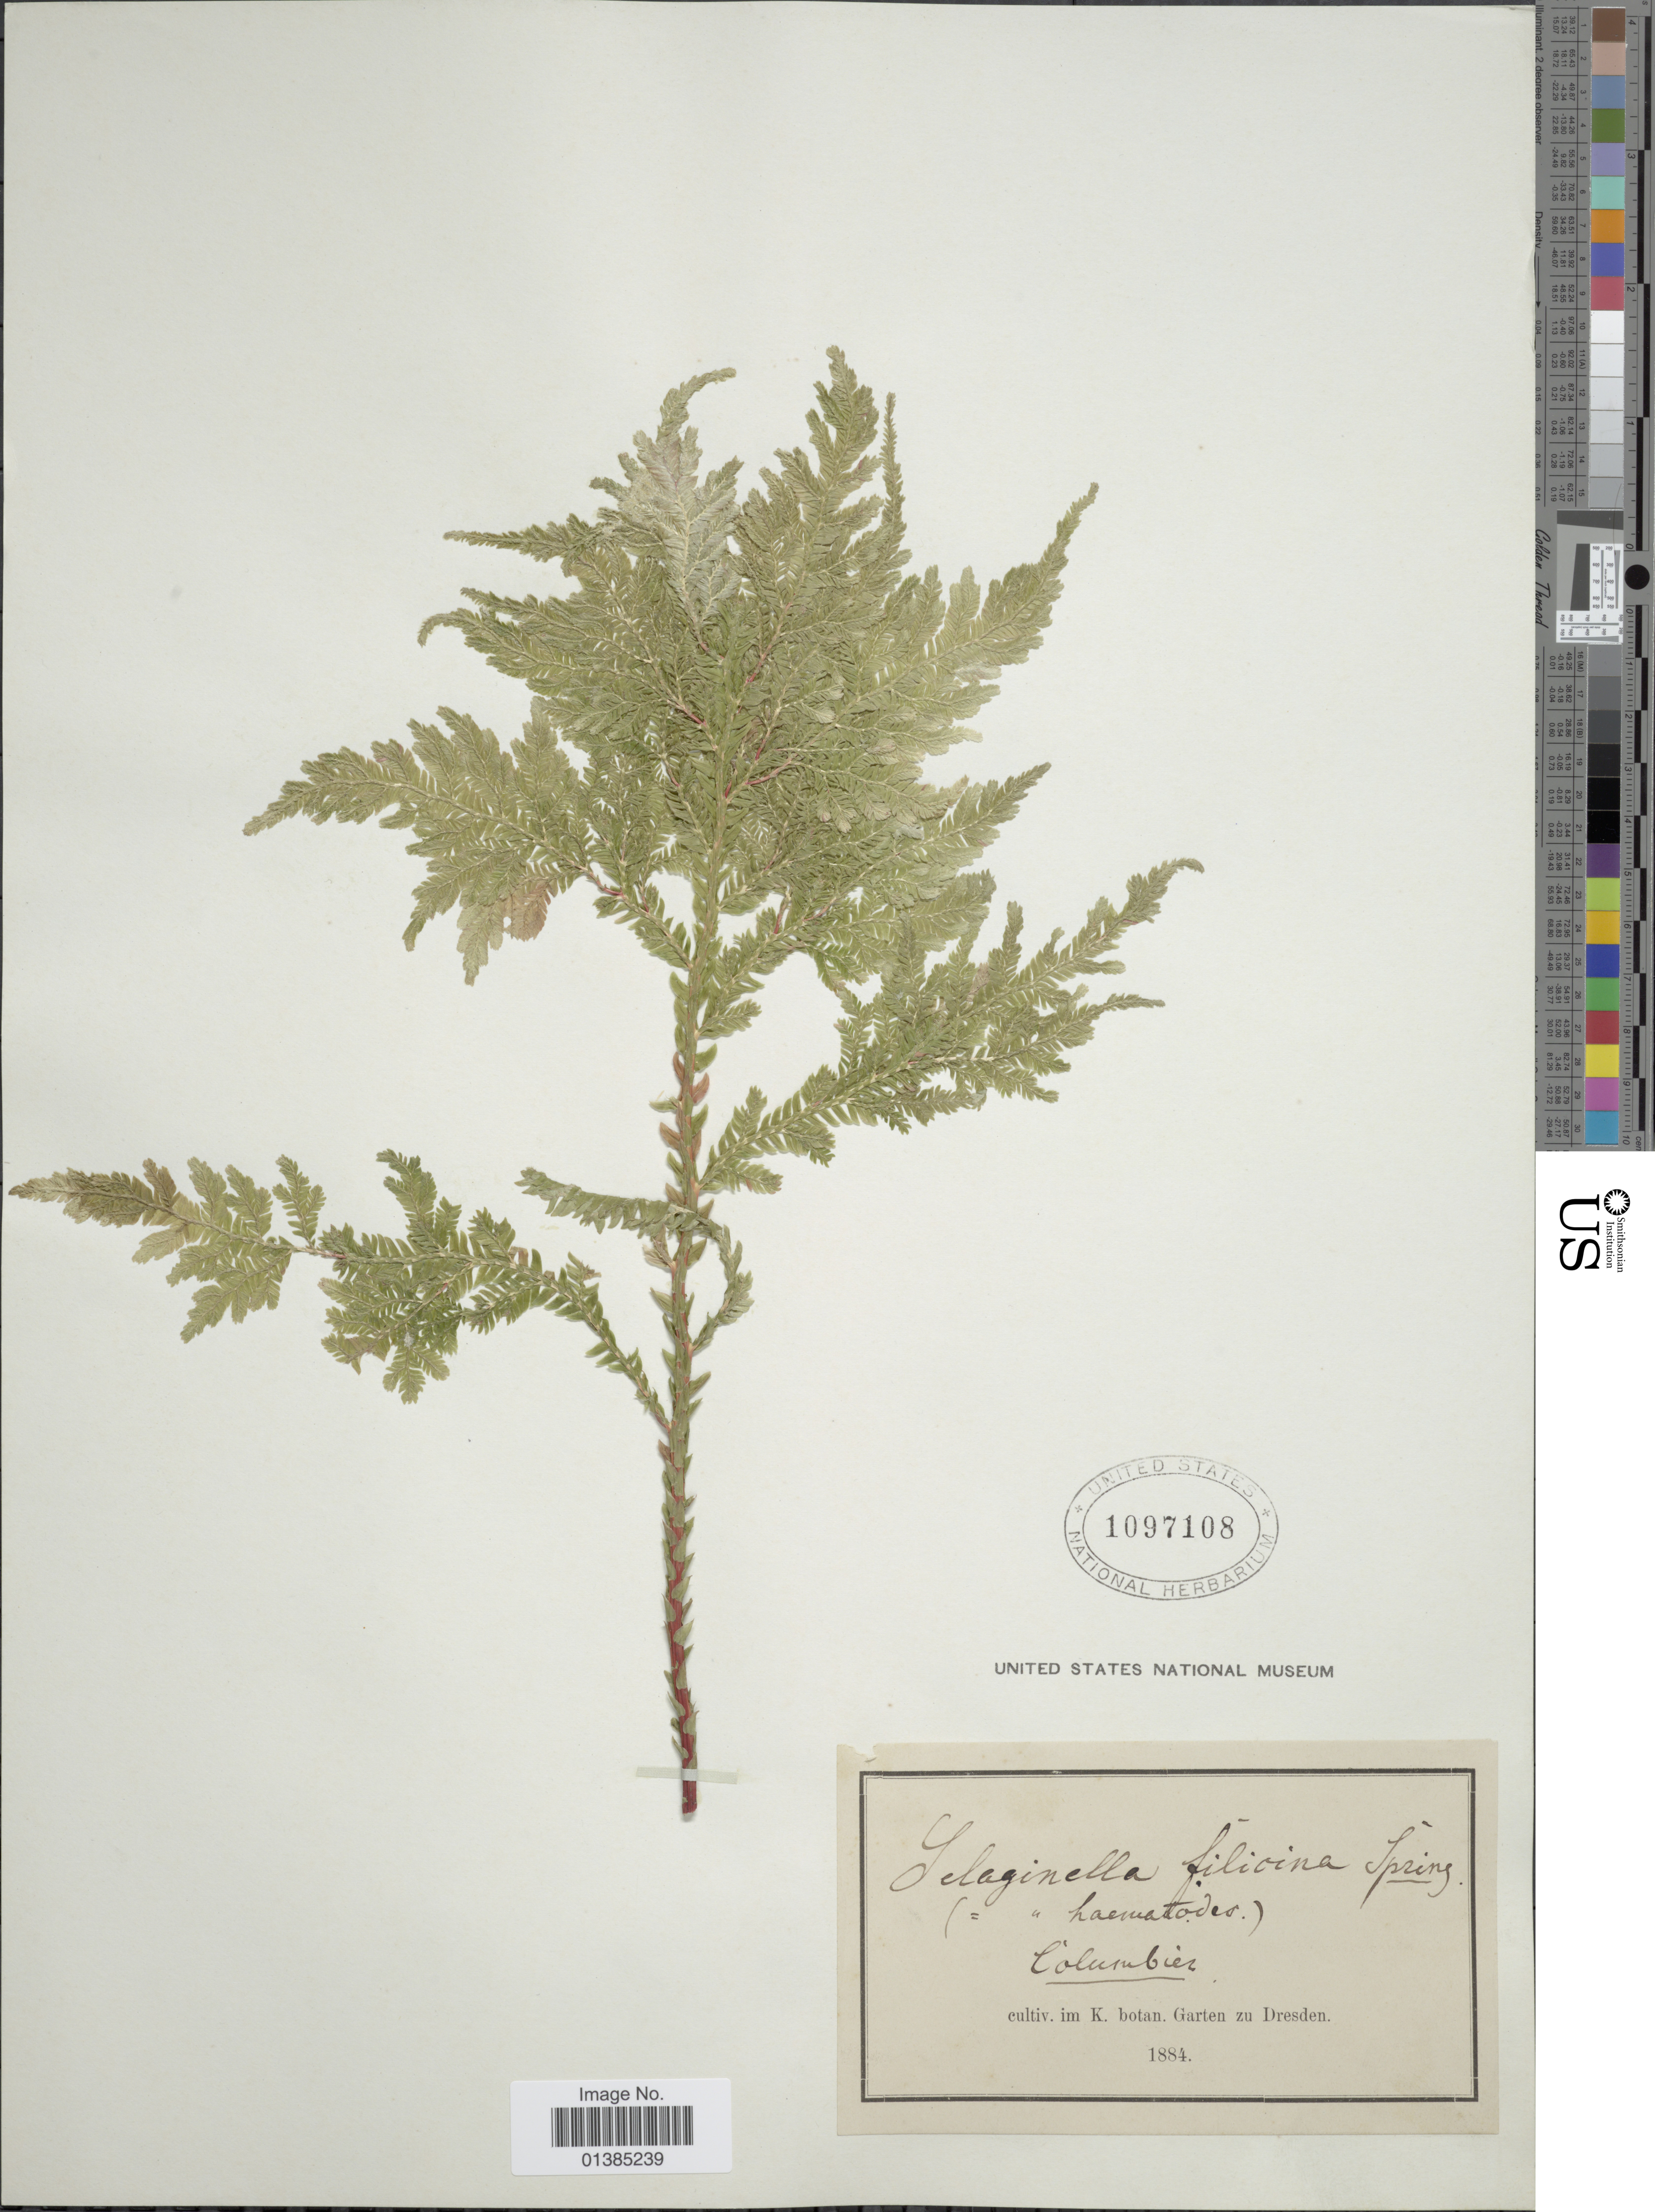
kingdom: Plantae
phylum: Tracheophyta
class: Lycopodiopsida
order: Selaginellales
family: Selaginellaceae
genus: Selaginella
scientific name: Selaginella haematodes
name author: (Kunze) Spring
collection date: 1884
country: Colombia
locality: Cultiv. im K. botan. Garten zu Dresden.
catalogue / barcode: US 1097108